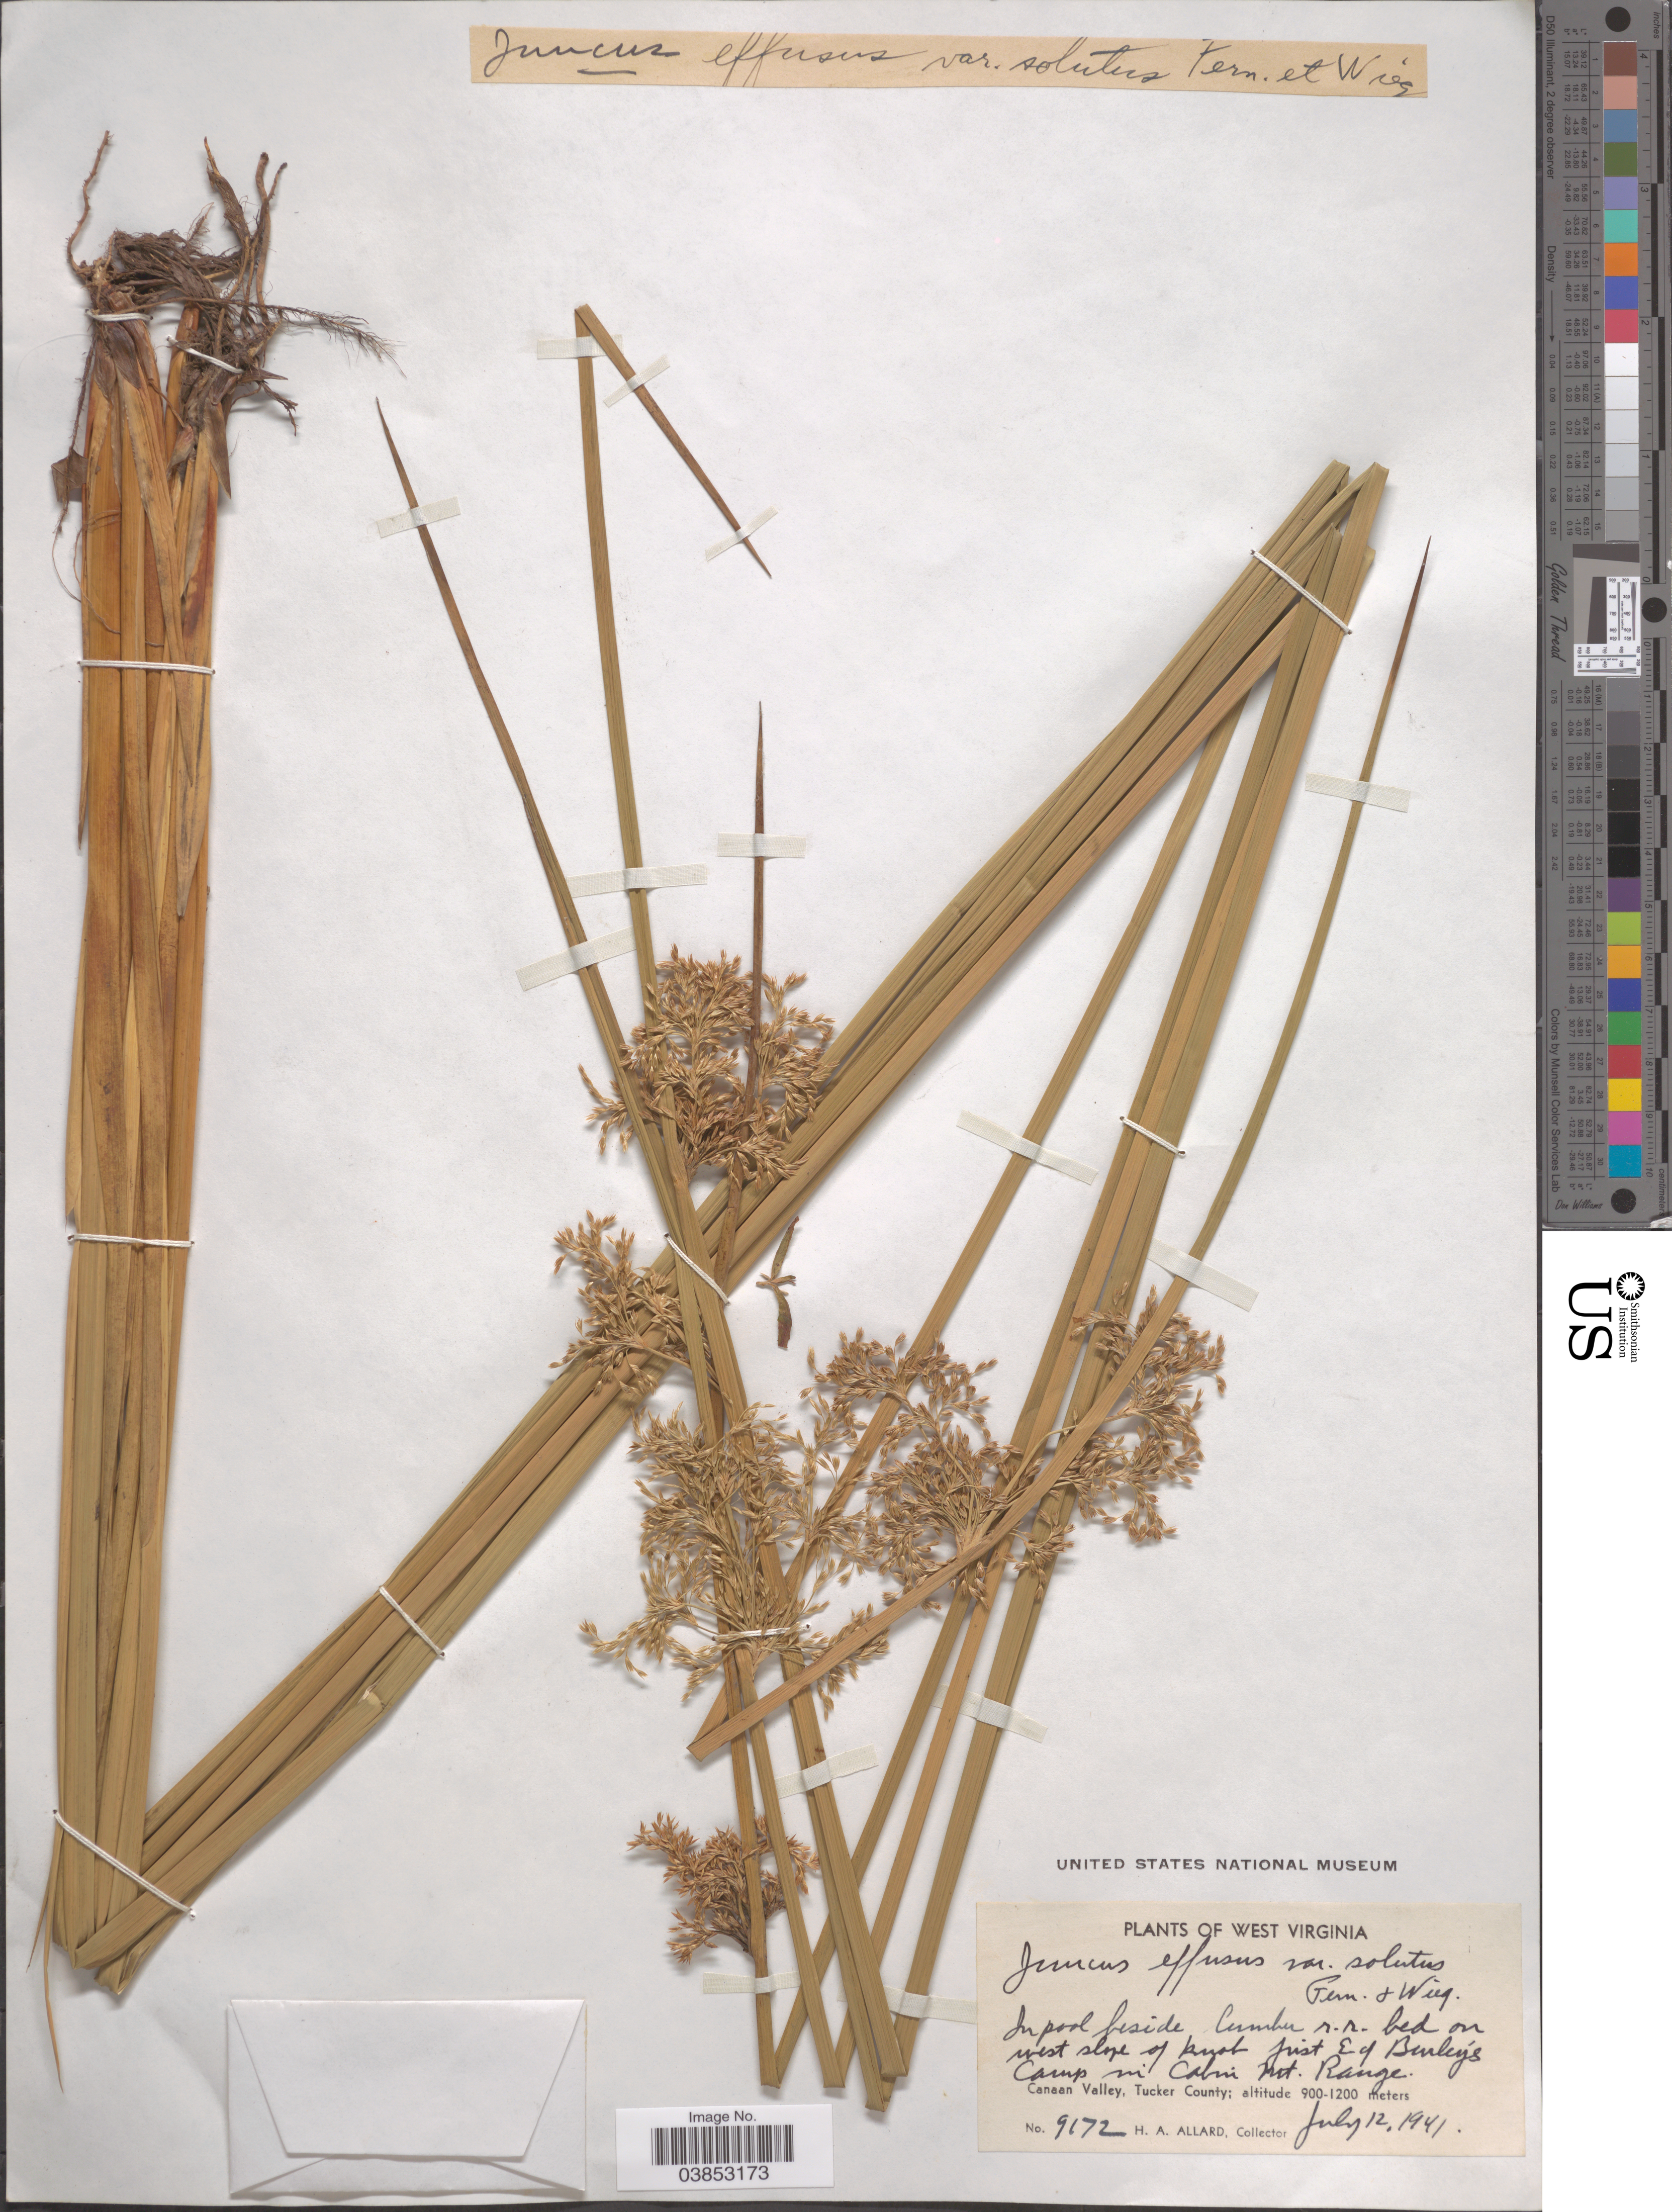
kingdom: Plantae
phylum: Tracheophyta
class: Liliopsida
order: Poales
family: Juncaceae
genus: Juncus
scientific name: Juncus effusus var. solutus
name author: Fernald & Wiegand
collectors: H. A. Allard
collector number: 9172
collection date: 1941-07-12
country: United States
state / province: West Virginia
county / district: Tucker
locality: In pool beside lumber r.r.bed on west slope of knob just E of Burley's Camp in Cabin Mt. Range. Canaan Valley, Tucker County.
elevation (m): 900